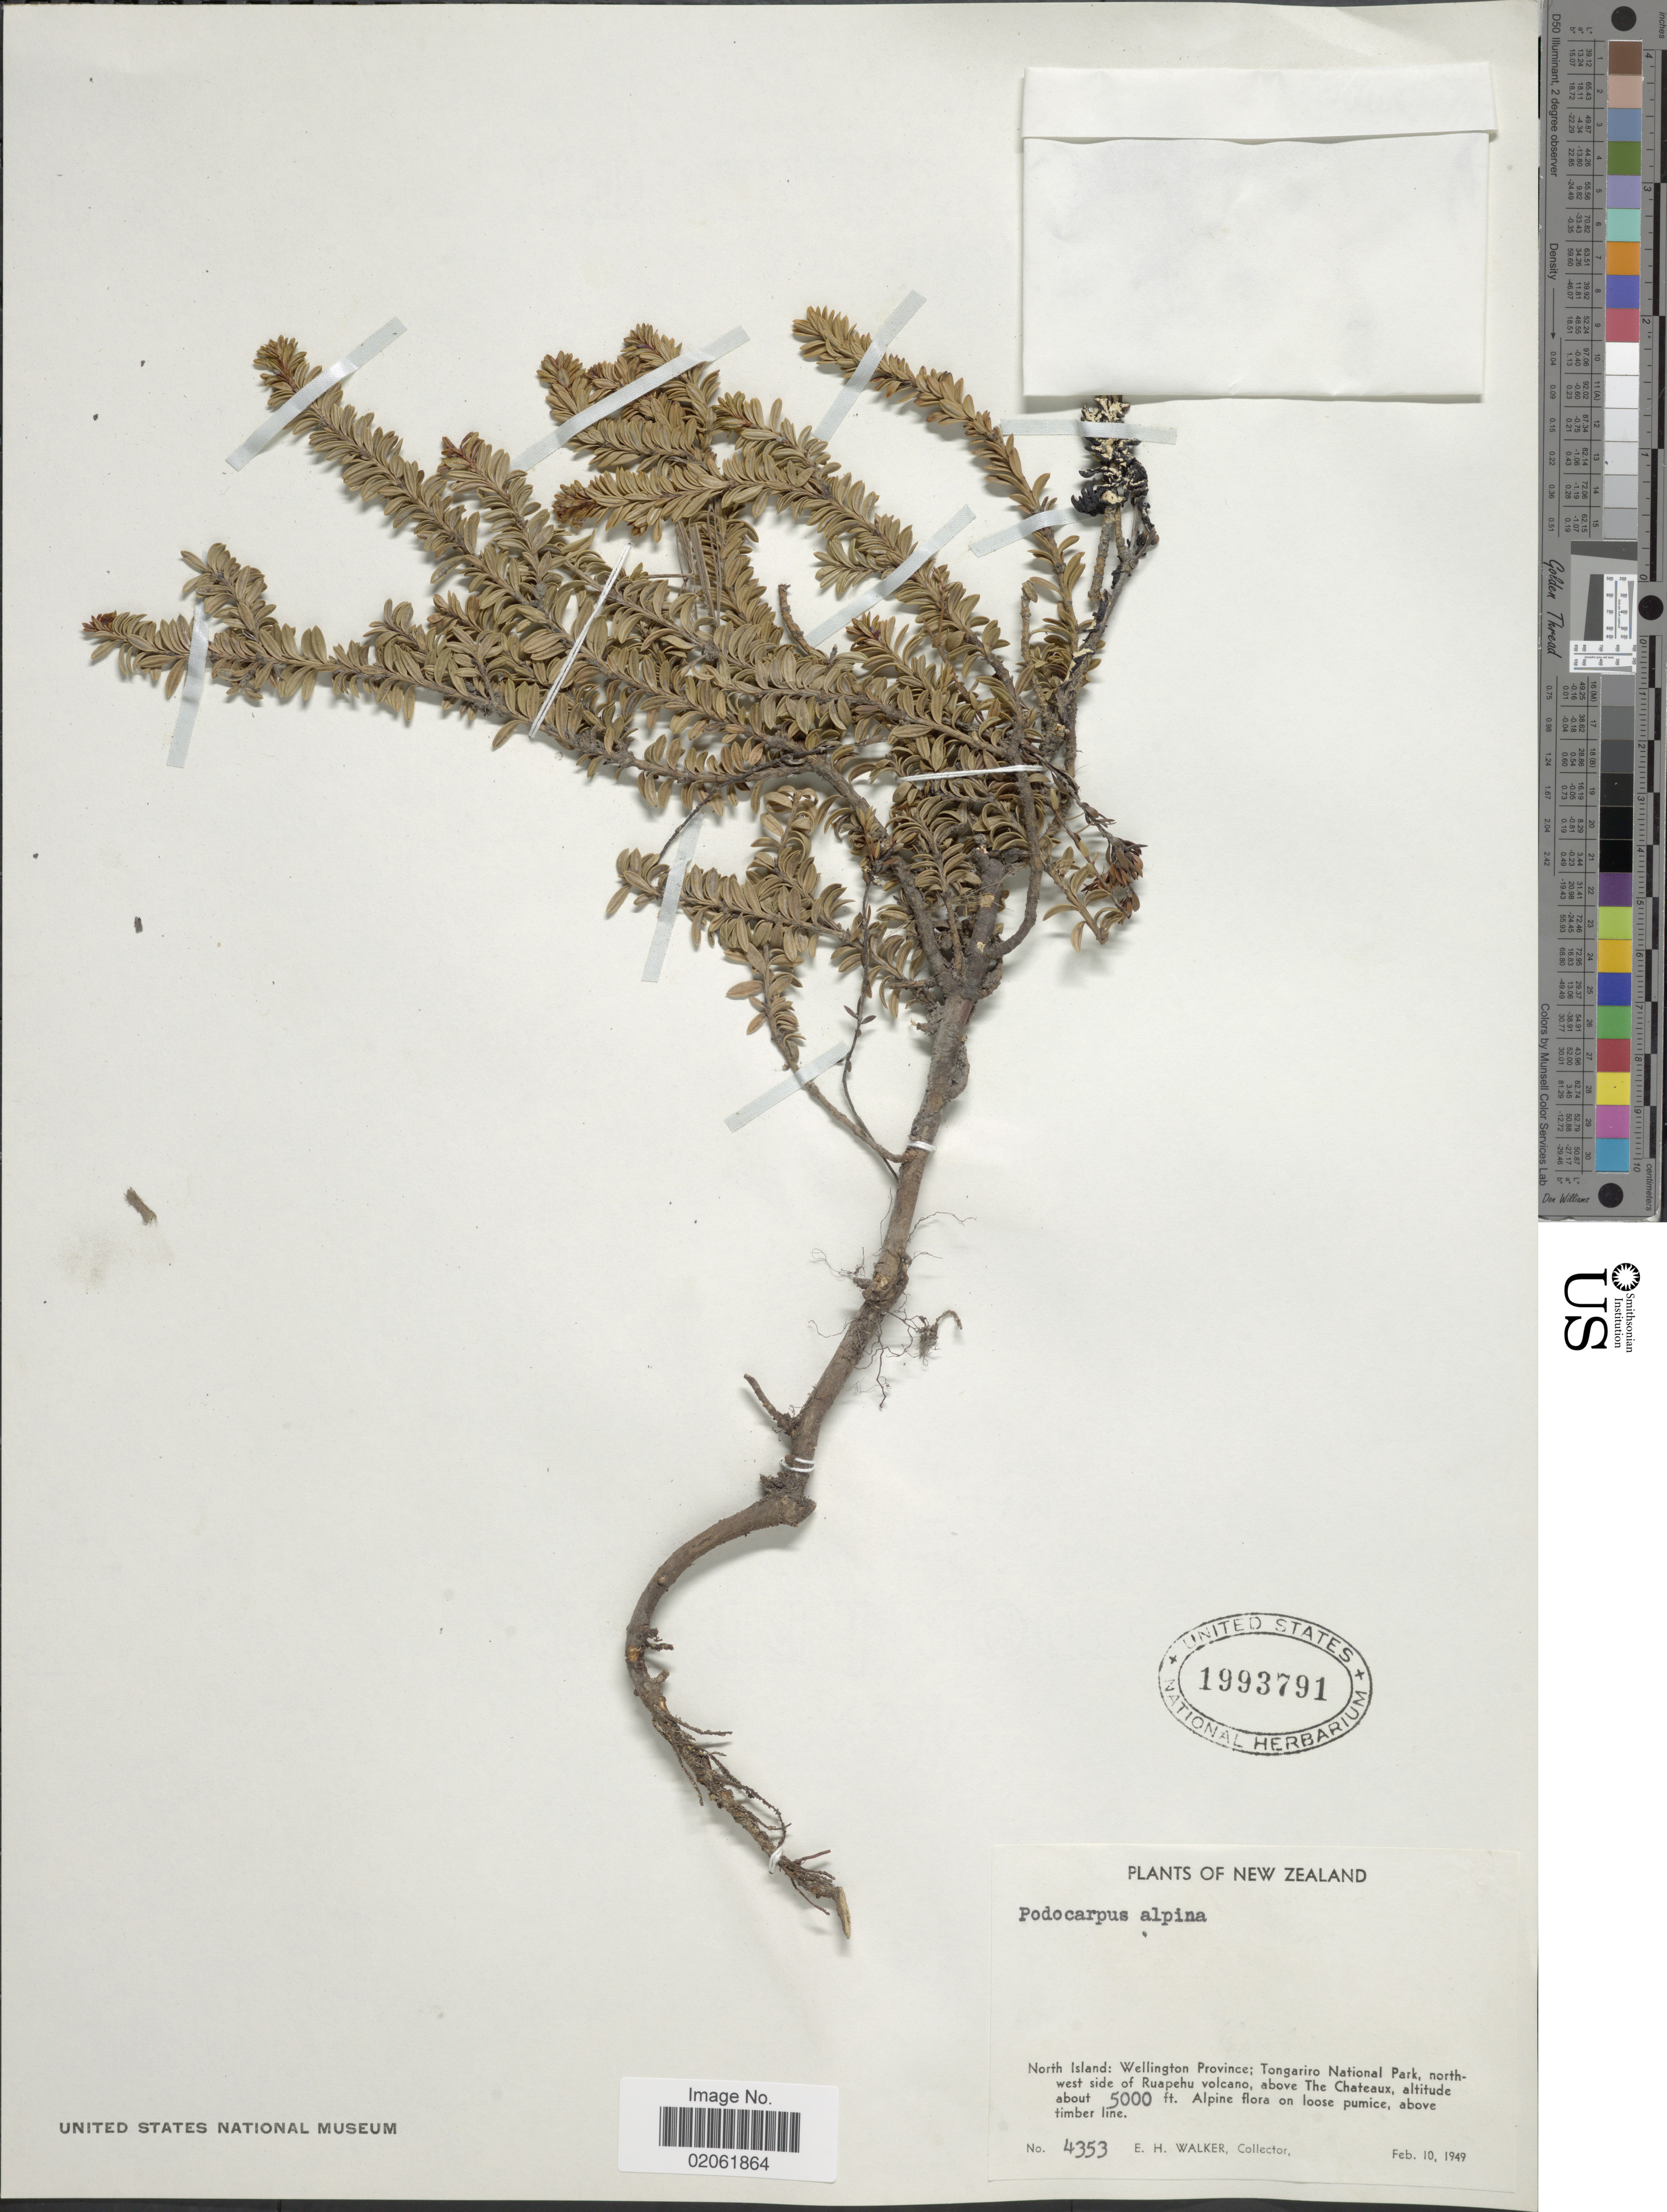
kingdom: Plantae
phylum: Tracheophyta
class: Pinopsida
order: Pinales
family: Podocarpaceae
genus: Podocarpus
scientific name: Podocarpus alpinus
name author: R. Br. ex Hook. f.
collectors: E. H. Walker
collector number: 4353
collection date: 1949-02-10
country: New Zealand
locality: North Island: Wellington Province: Tongariro National Park, North west side of Ruapehu volcano, above the Chateaux.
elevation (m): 1524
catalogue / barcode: US 1993791